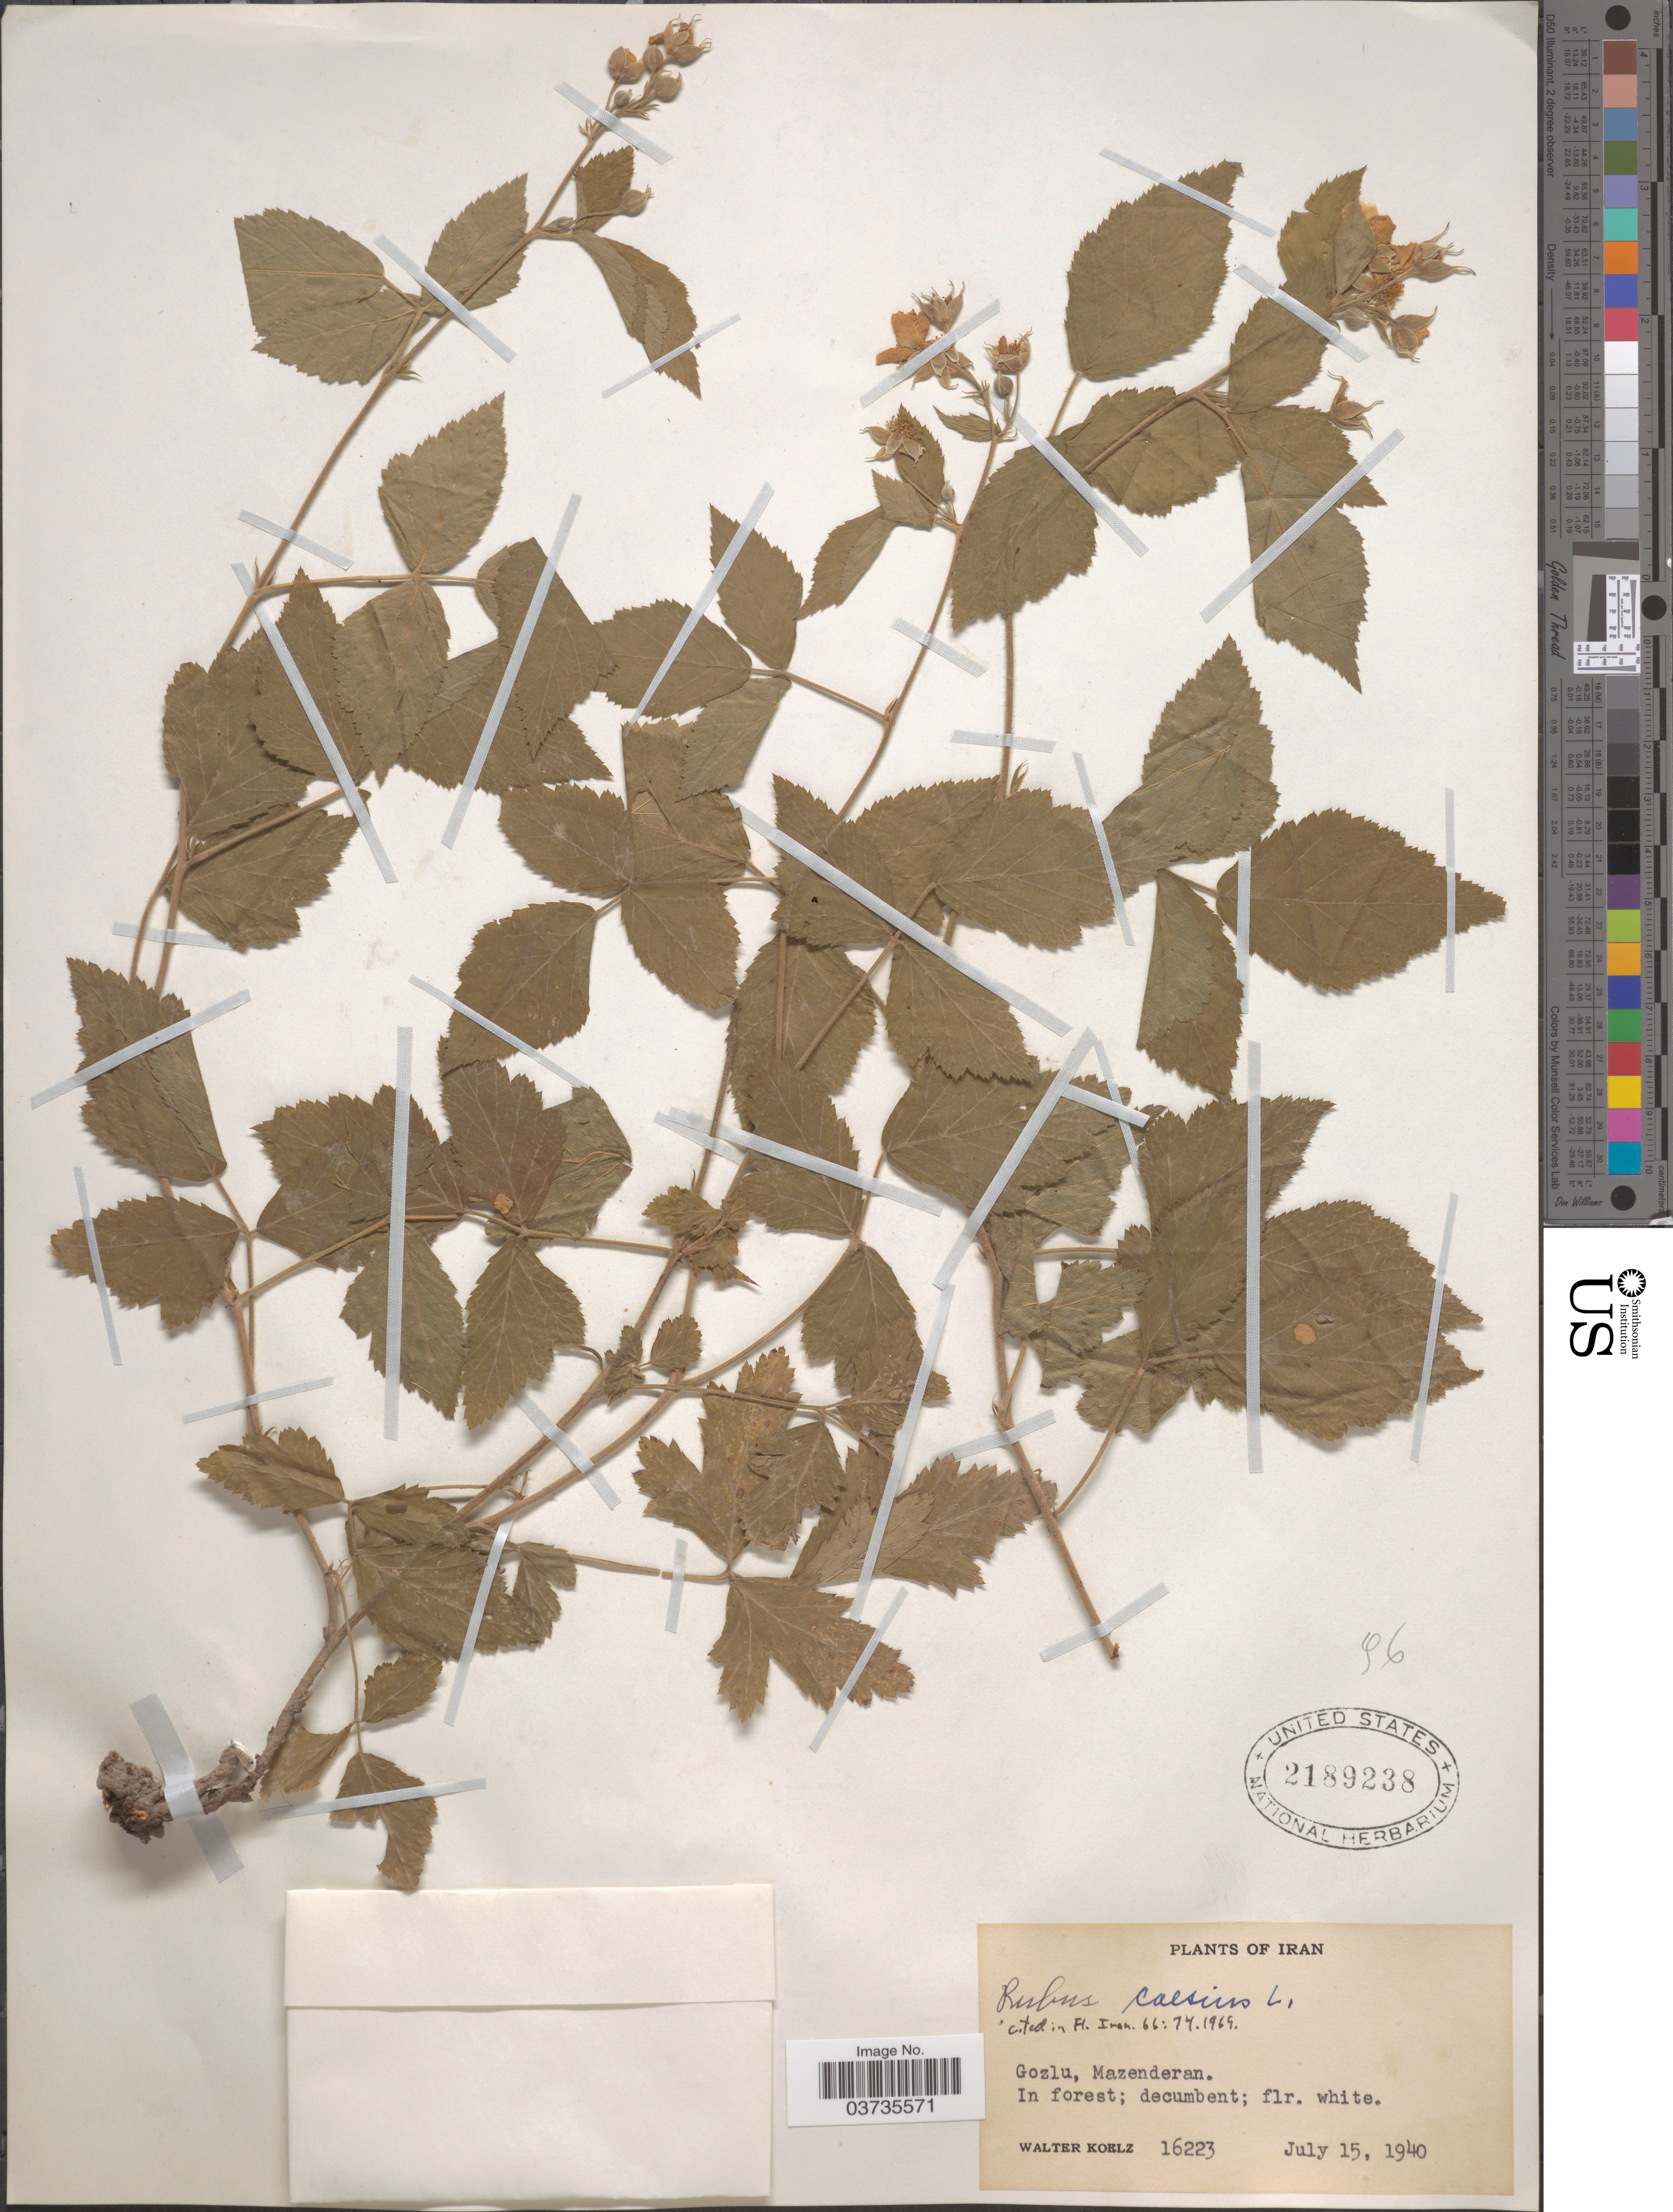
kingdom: Plantae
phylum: Tracheophyta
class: Magnoliopsida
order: Rosales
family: Rosaceae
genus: Rubus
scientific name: Rubus caesius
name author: L.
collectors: W. N. Koelz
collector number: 16223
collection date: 1940-07-15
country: Iran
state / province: Mazandaran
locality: Gozlu, Mazenderan.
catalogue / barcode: US 2189238